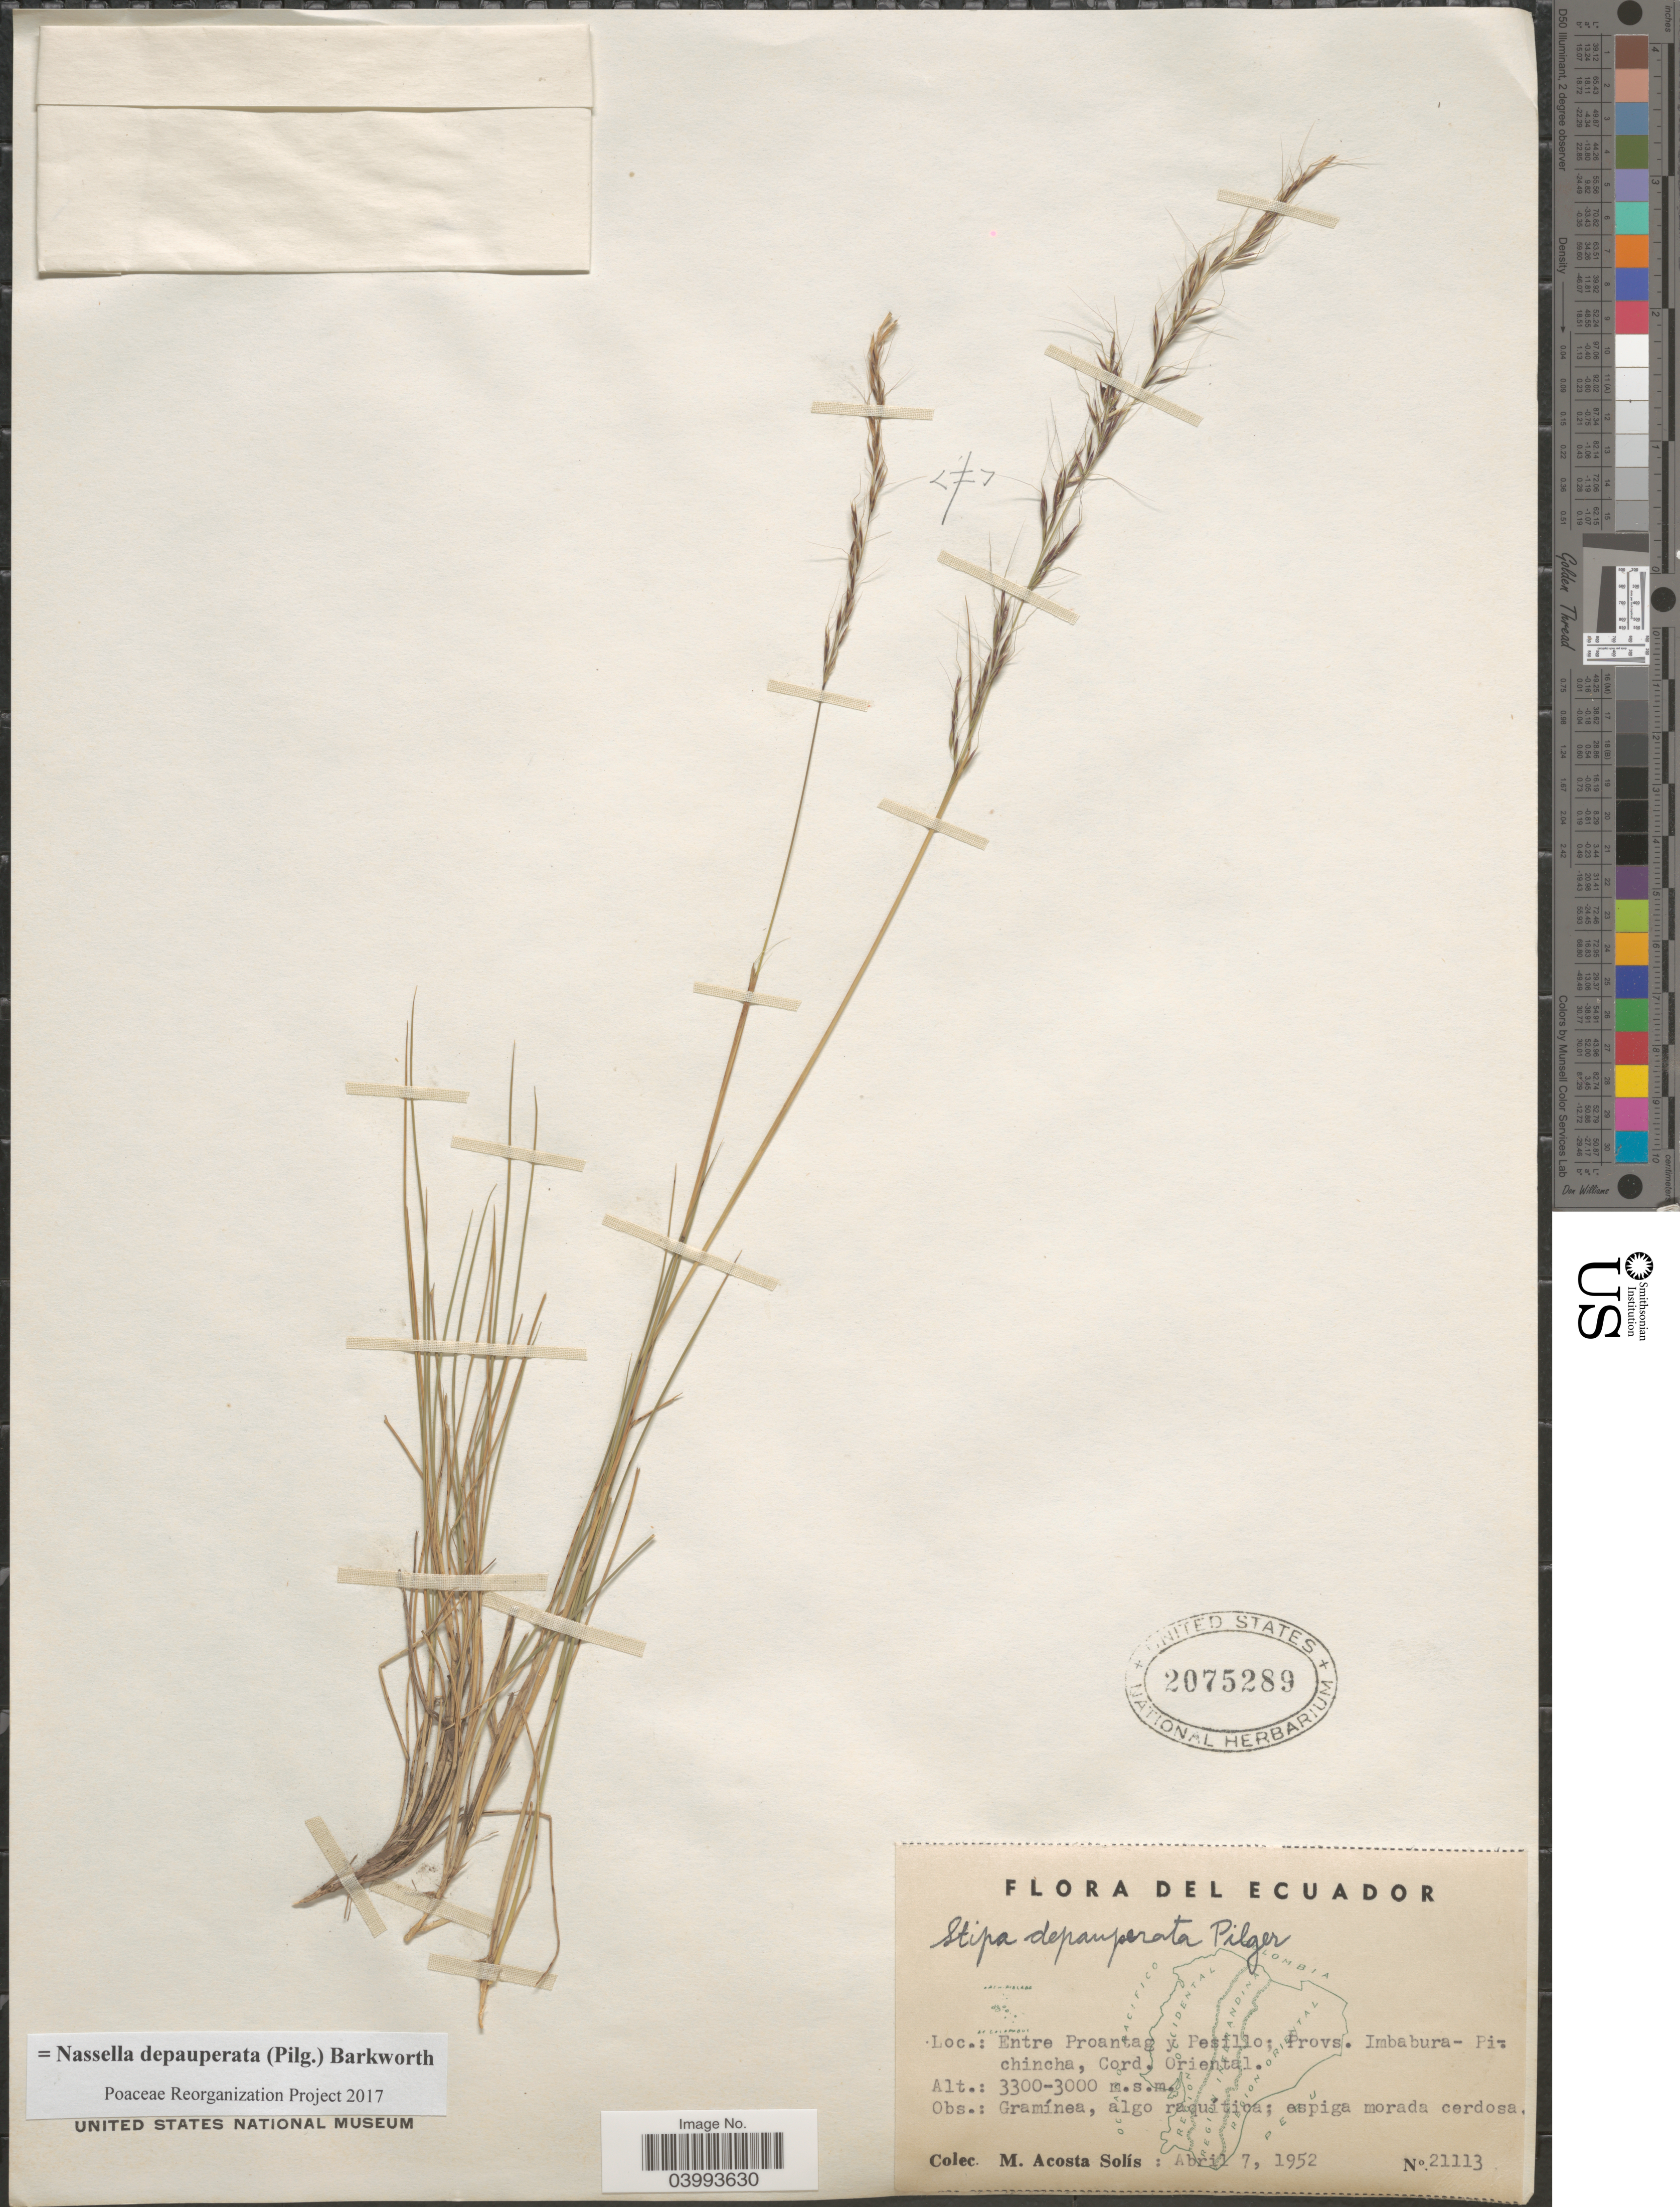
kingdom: Plantae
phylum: Tracheophyta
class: Liliopsida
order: Poales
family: Poaceae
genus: Nassella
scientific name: Nassella depauperata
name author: (Pilg.) Barkworth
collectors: M. Acosta Solis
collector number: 21113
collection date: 1952-04-07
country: Ecuador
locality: Entre Proantag y Pesillo: Provs. Imbabura-Pichincha, Cord. Oriental.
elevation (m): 3000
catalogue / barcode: US 2075289